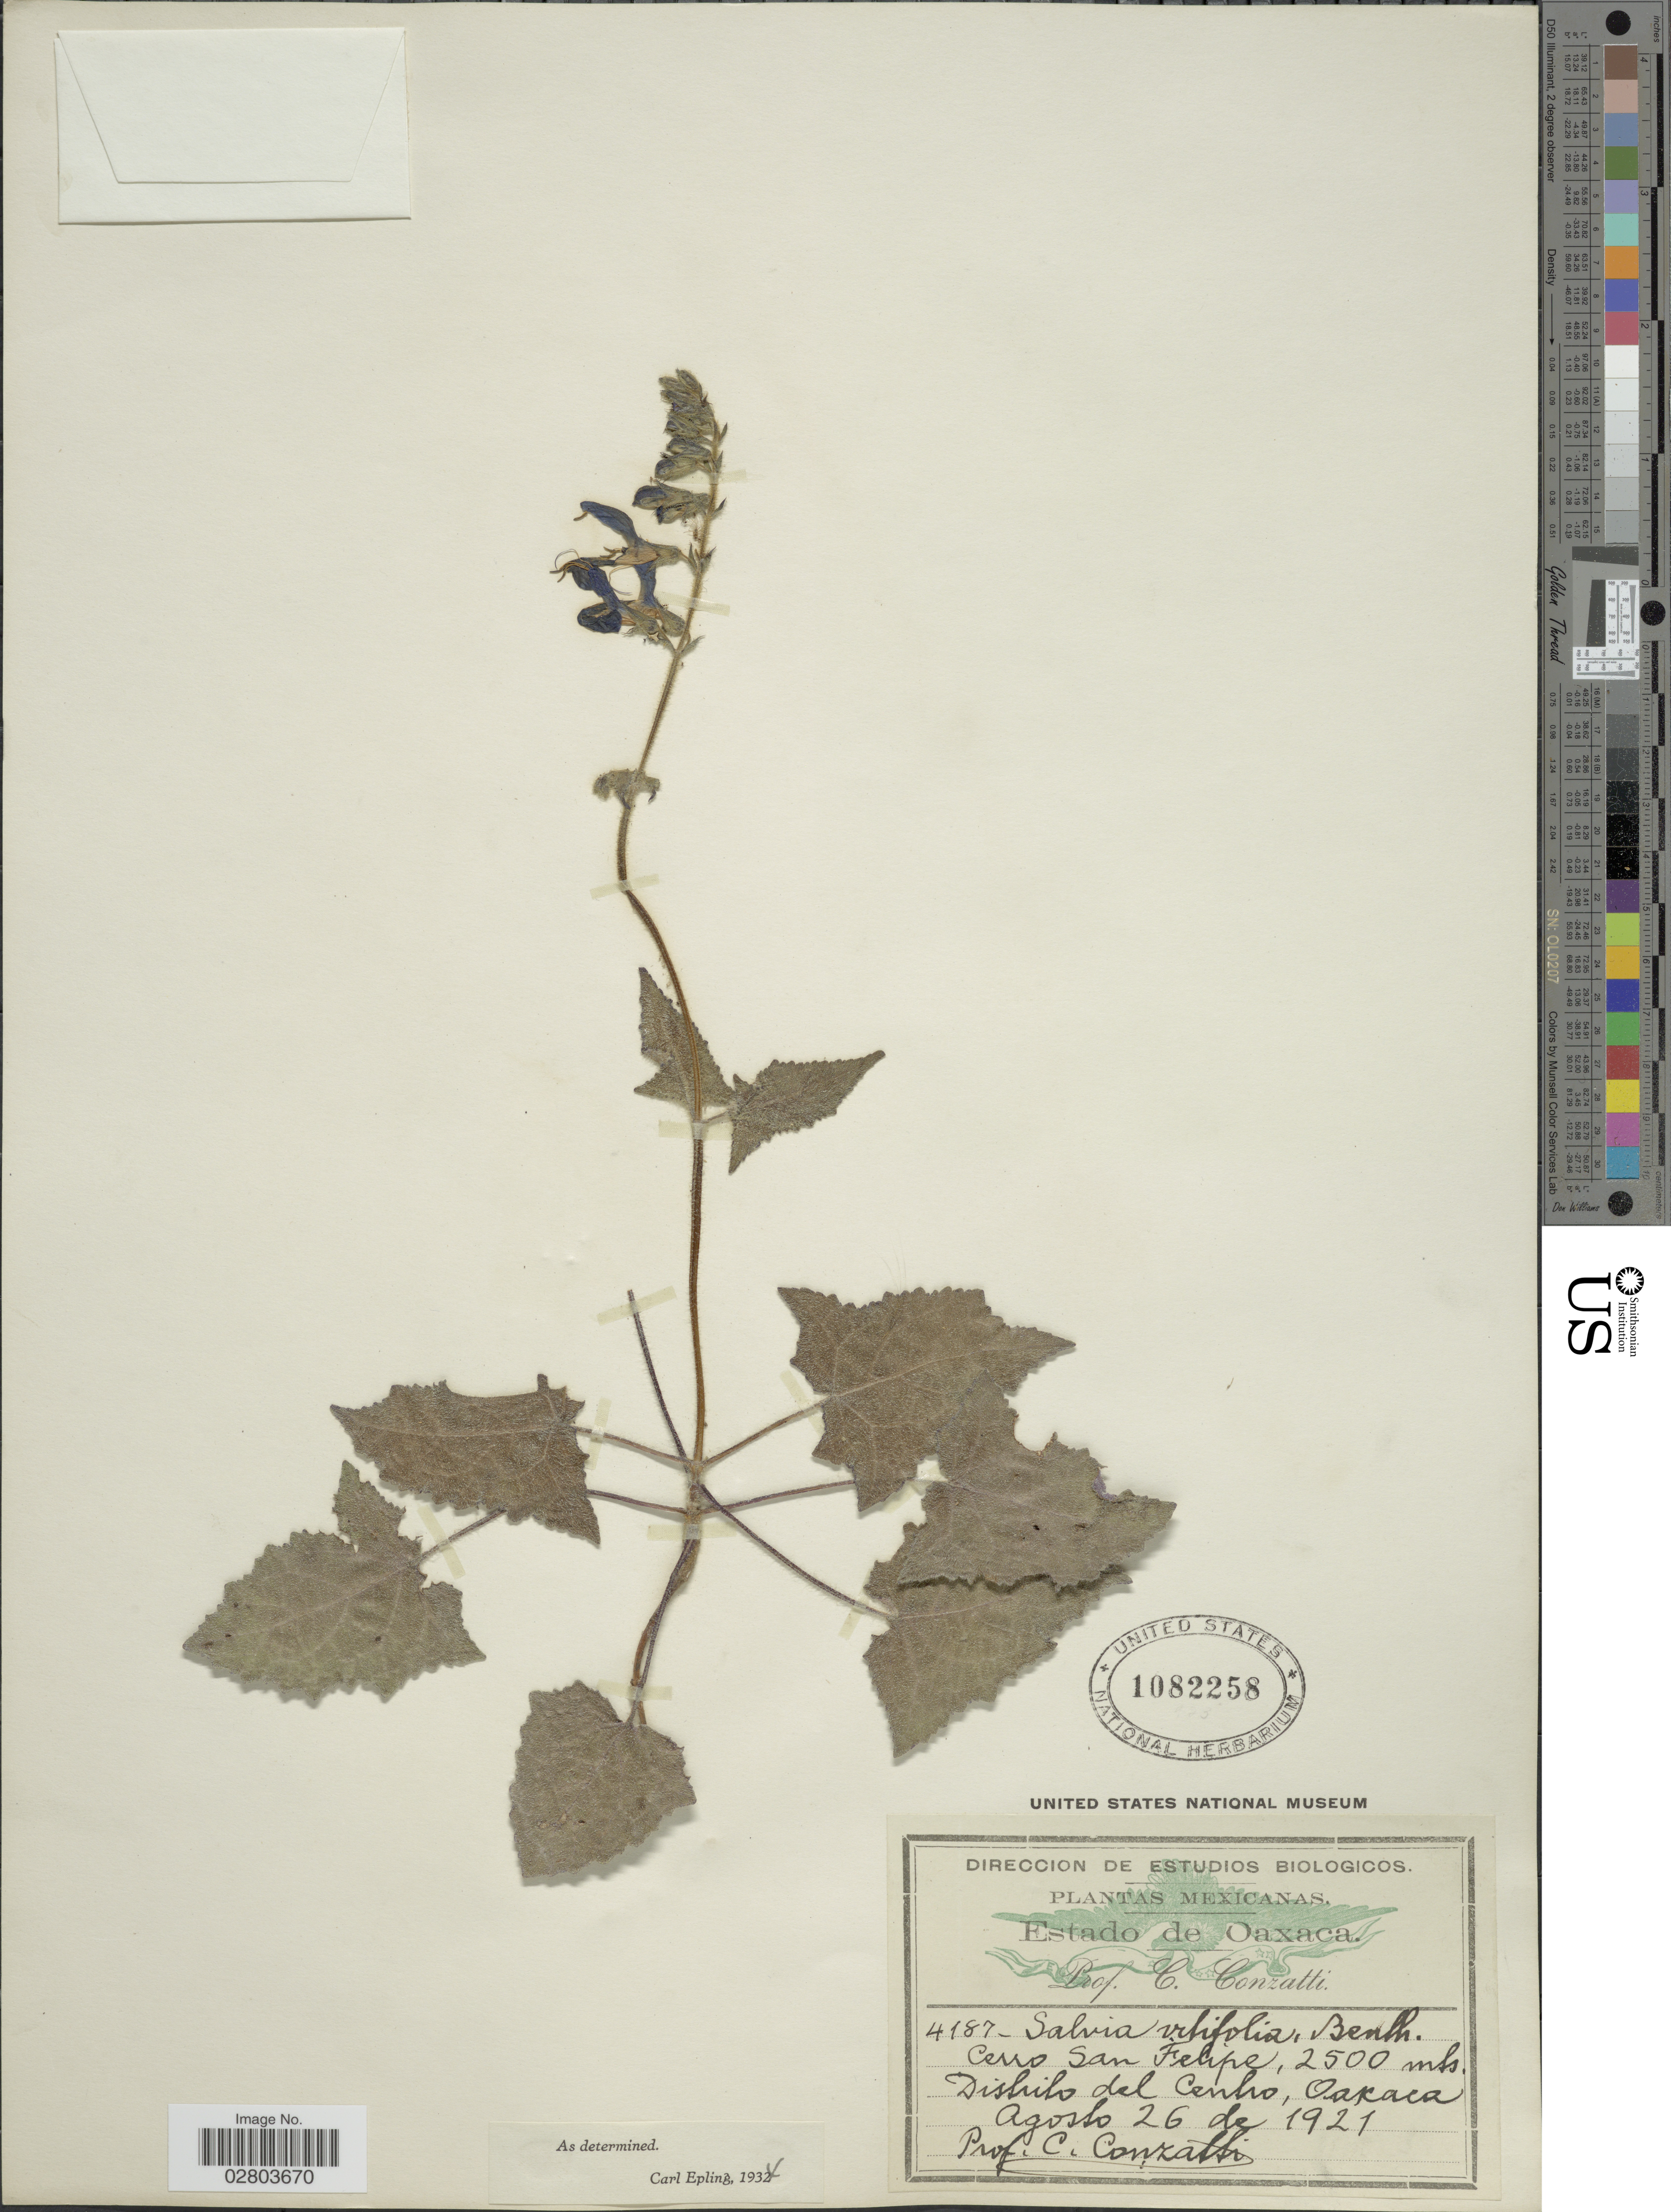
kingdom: Plantae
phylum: Tracheophyta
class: Magnoliopsida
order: Lamiales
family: Lamiaceae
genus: Salvia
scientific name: Salvia vitifolia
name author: Benth.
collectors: C. Conzatti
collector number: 4187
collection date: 1921-08-26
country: Mexico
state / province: Oaxaca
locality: Cerro San Felipe. Distrito del Centro.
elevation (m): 2500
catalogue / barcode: US 1082258